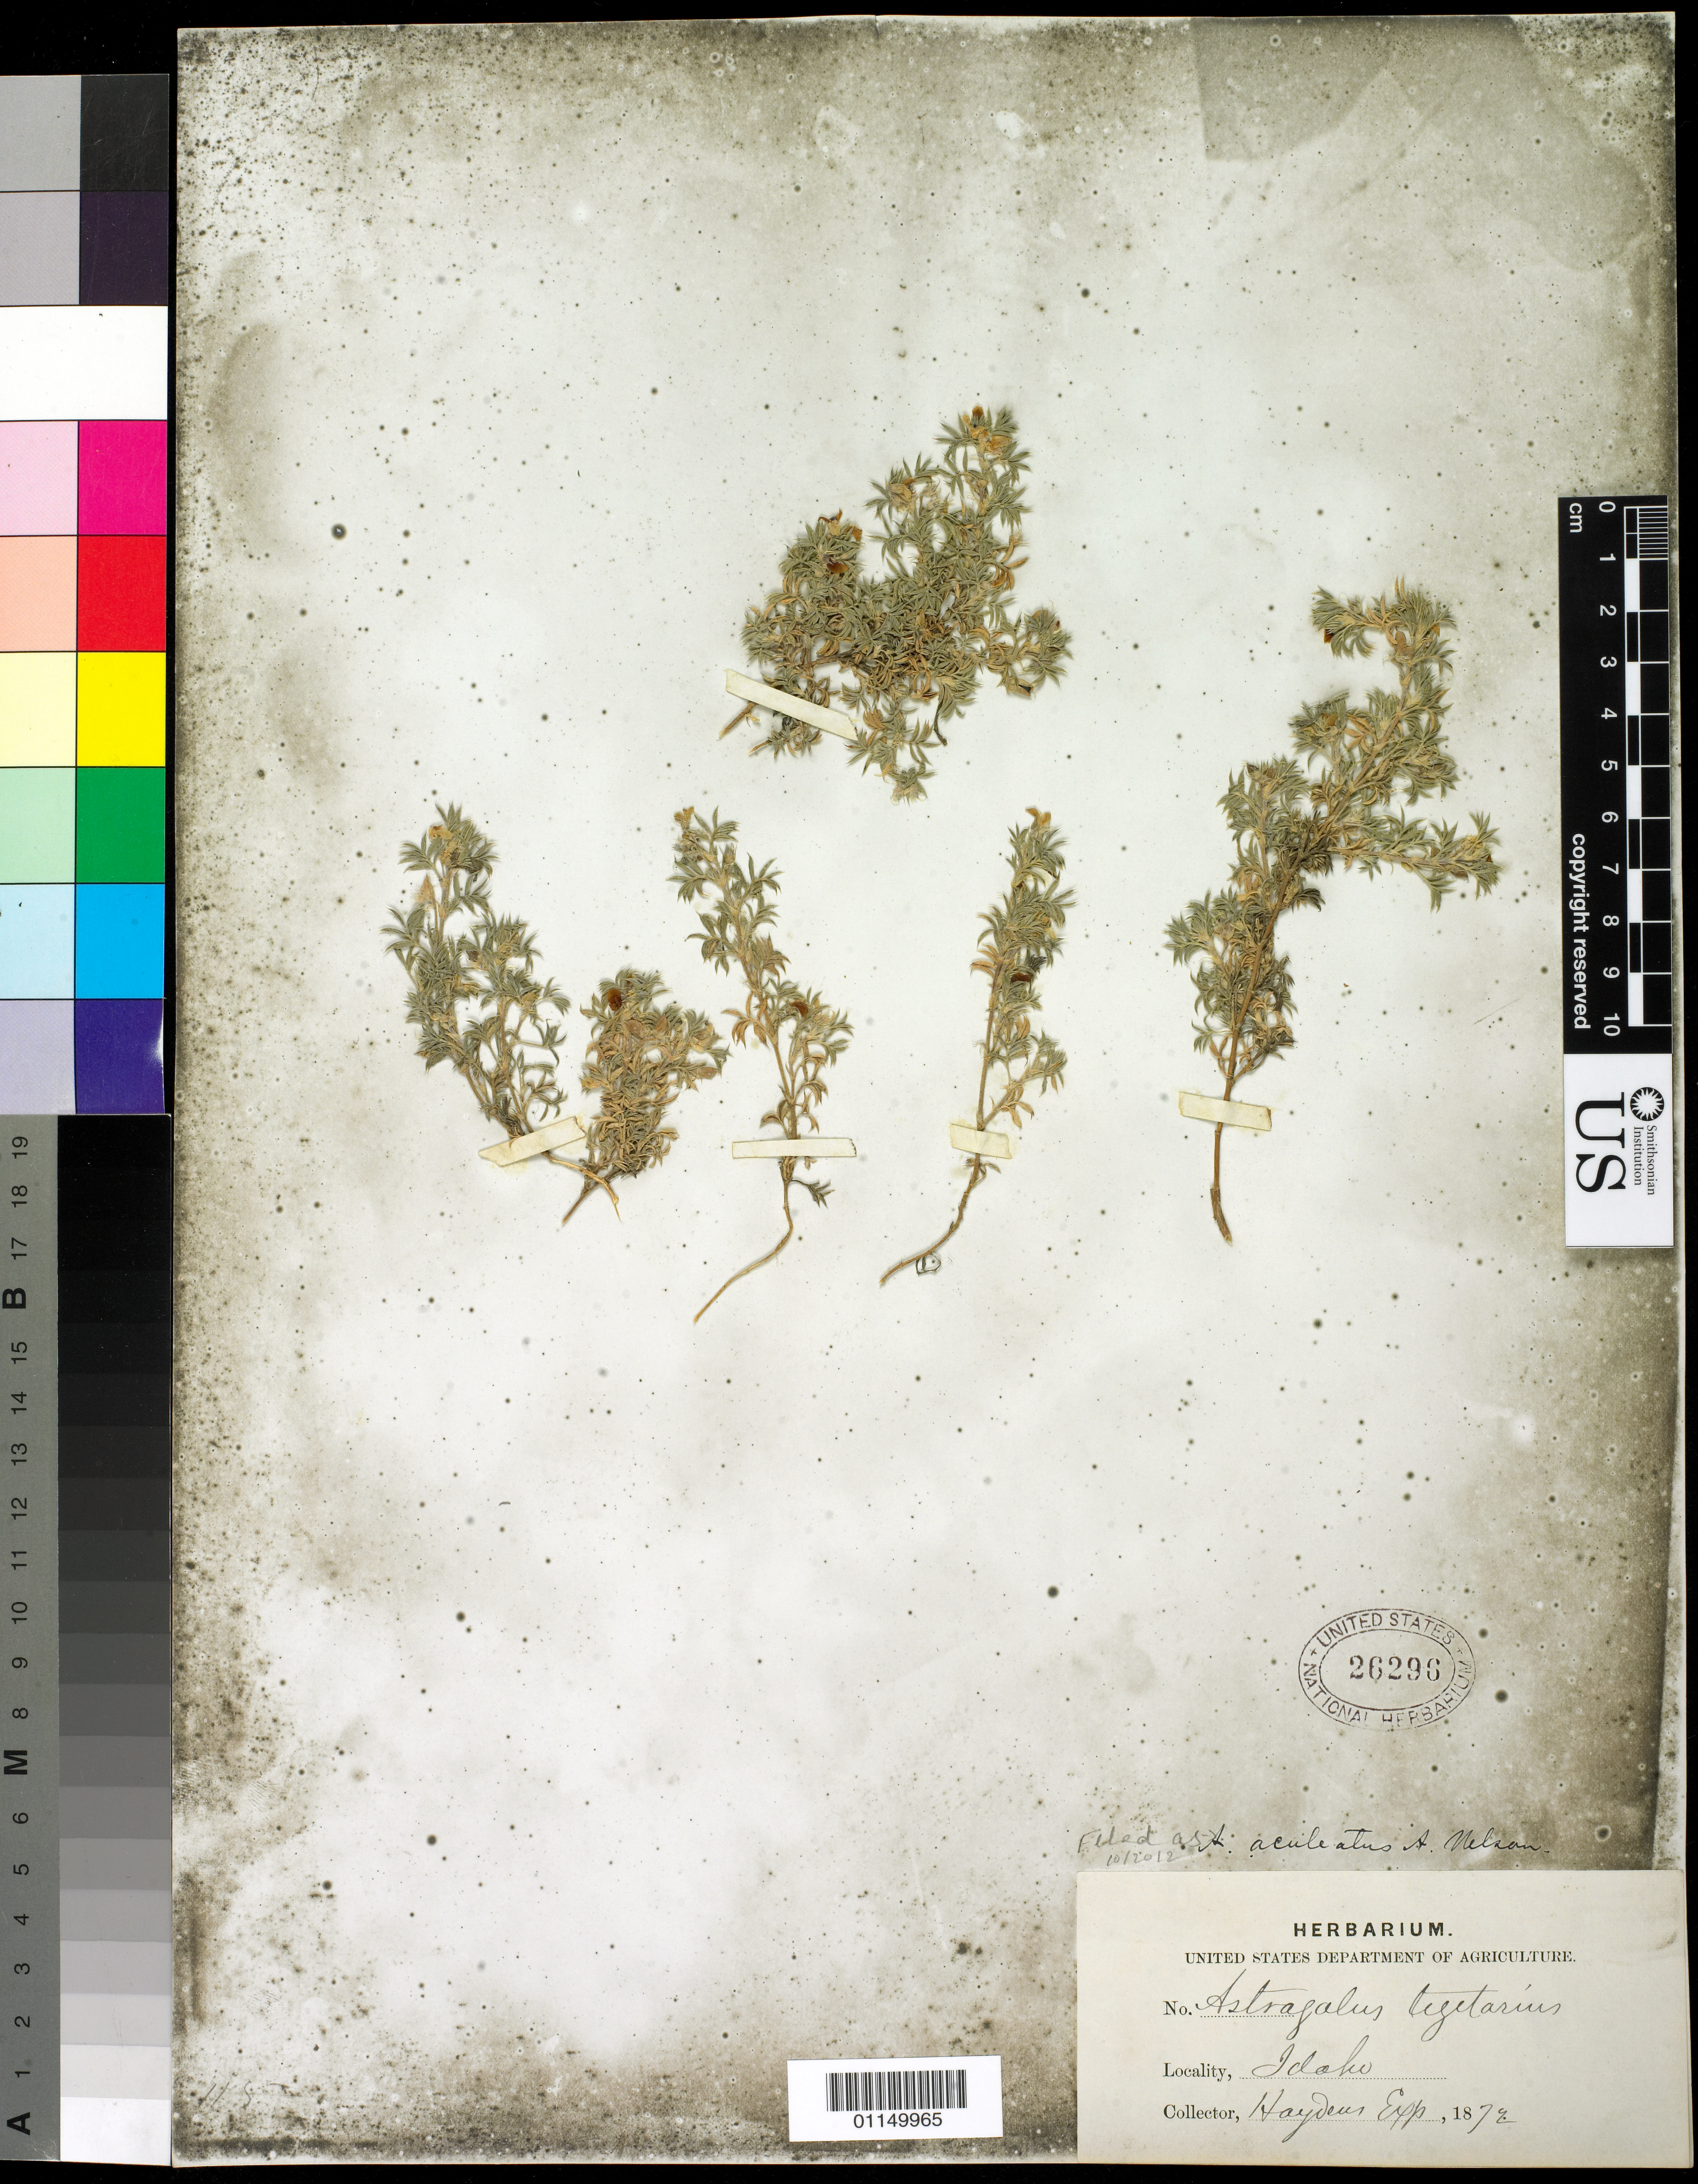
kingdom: Plantae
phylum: Tracheophyta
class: Magnoliopsida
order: Fabales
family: Fabaceae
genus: Astragalus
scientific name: Astragalus aculeatus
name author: A. Nelson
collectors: Hayden Exped.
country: United States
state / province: Utah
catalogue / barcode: US 26296